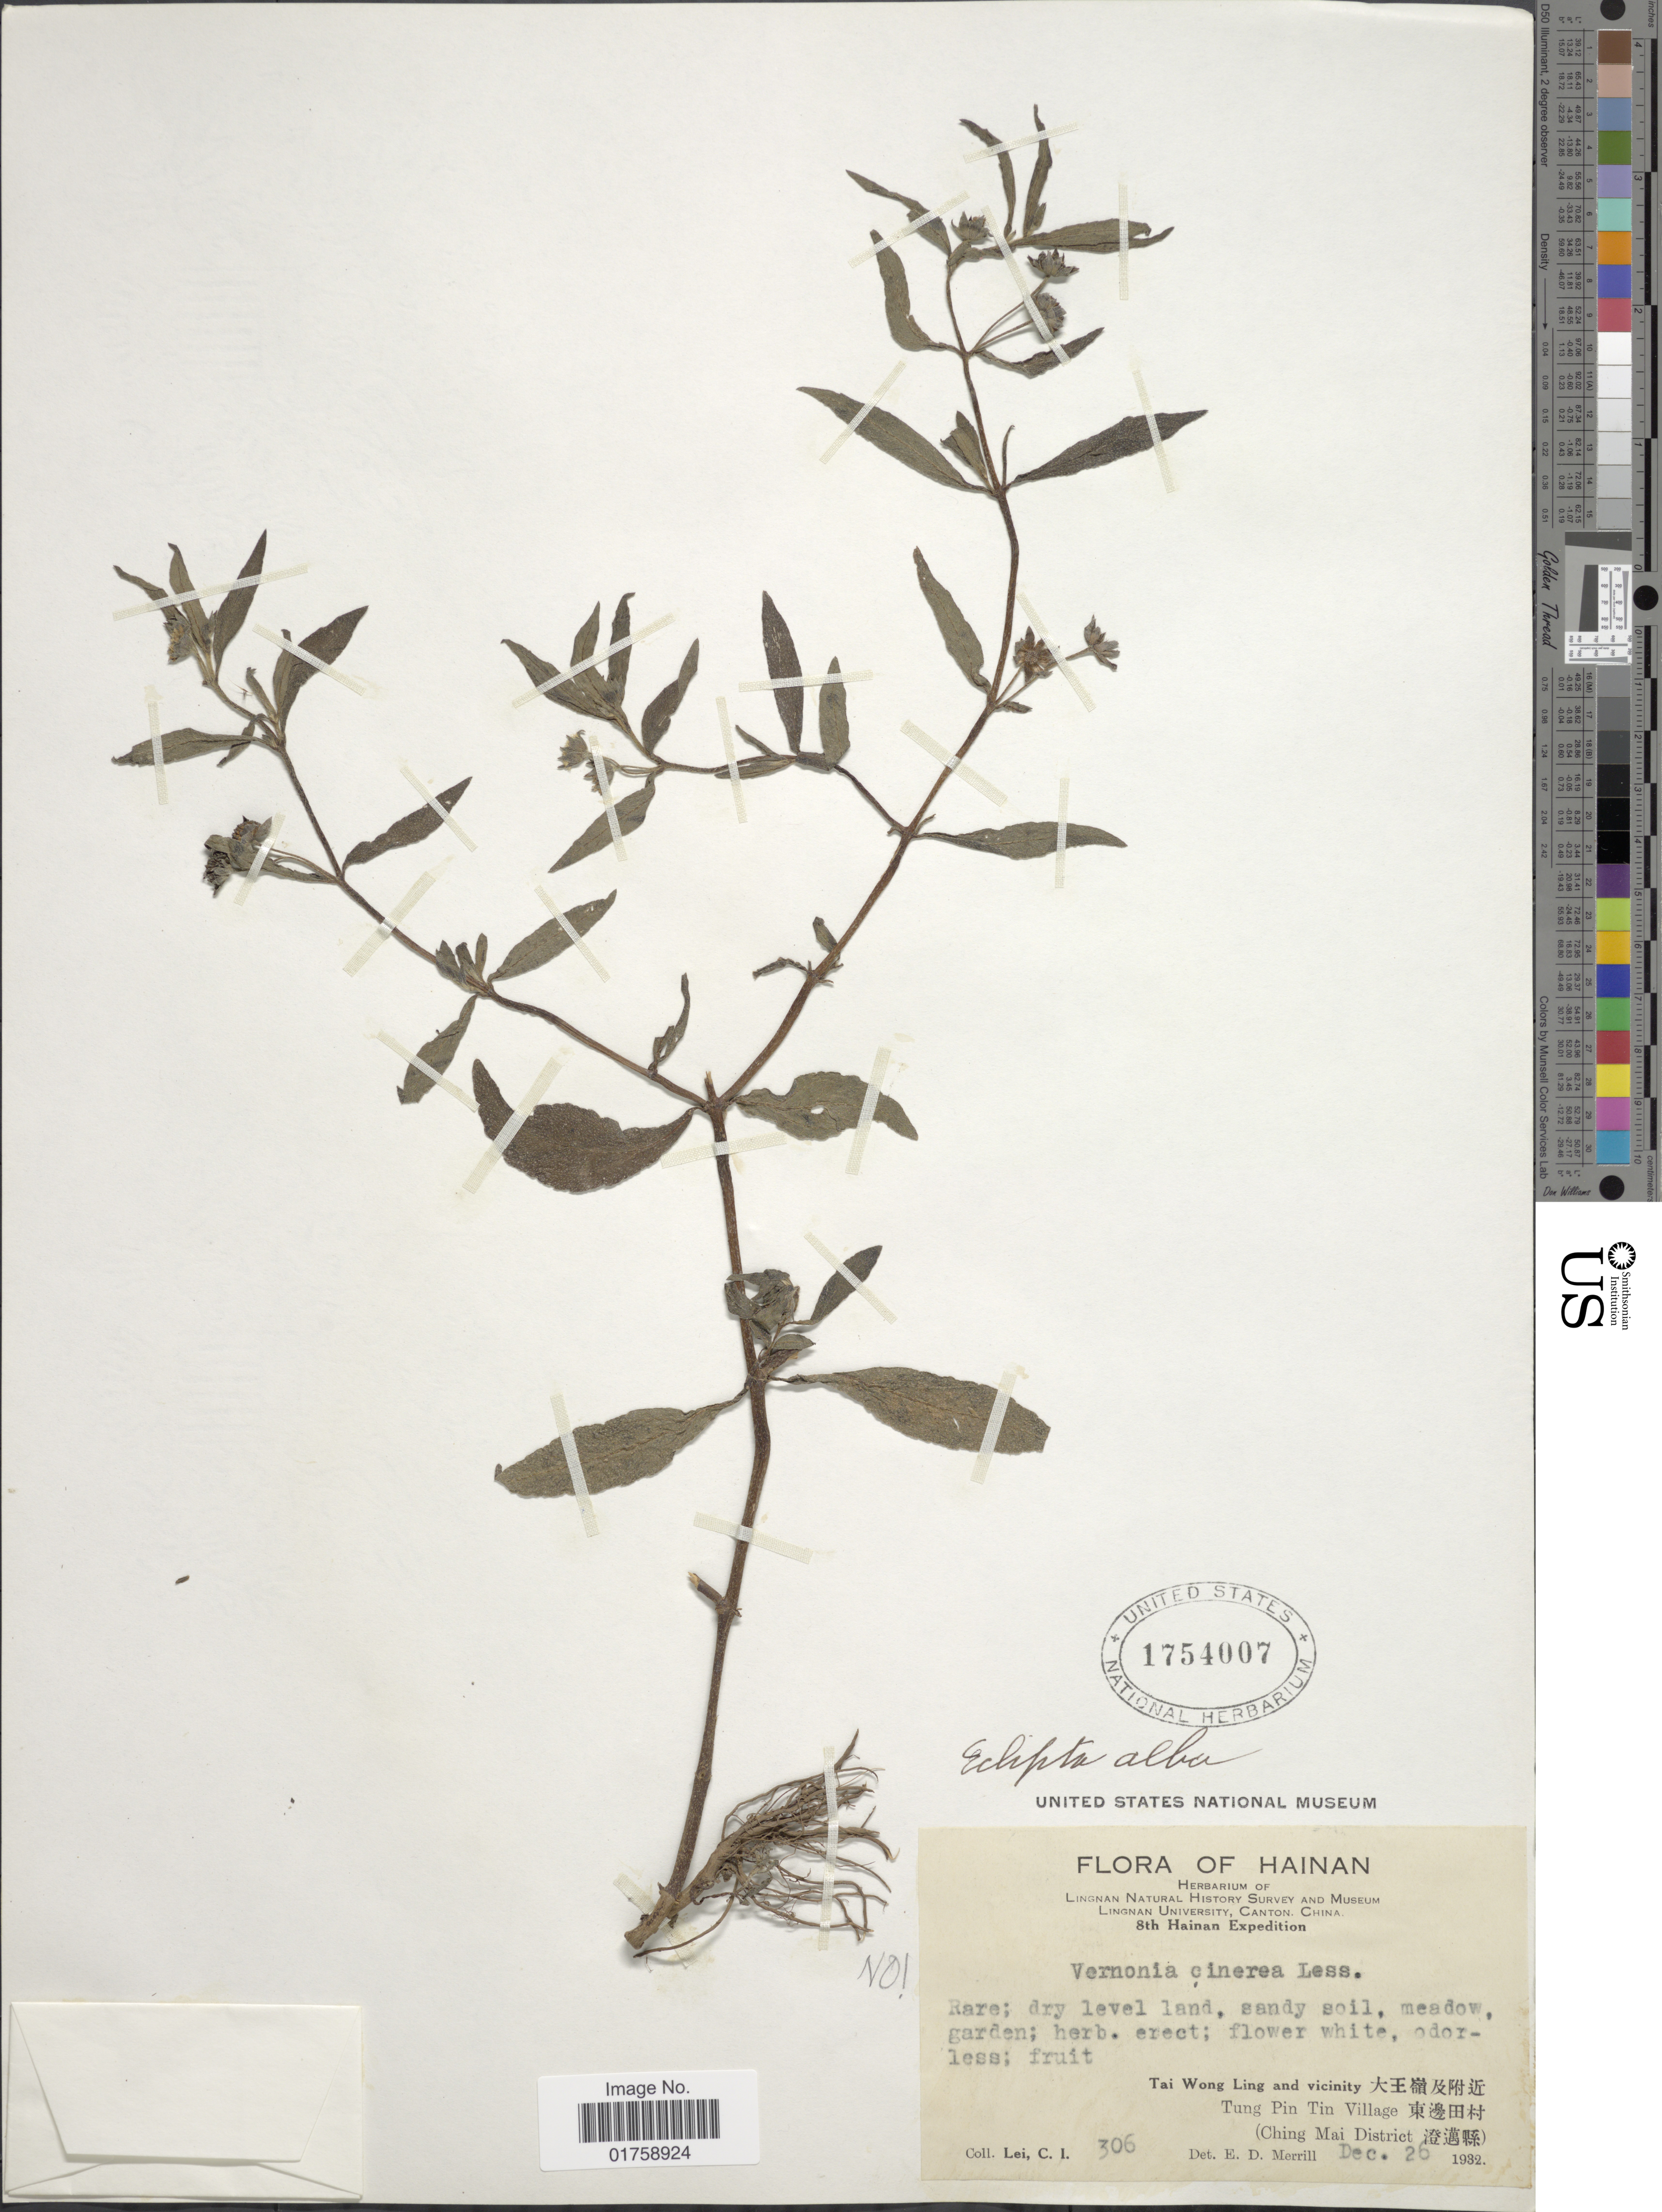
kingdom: Plantae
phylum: Tracheophyta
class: Magnoliopsida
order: Asterales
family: Asteraceae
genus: Eclipta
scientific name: Eclipta prostrata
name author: (L.) L.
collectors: C. I. Lei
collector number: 306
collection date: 1932-12-26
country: China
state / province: Hainan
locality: Hainan. Tai Wong Ling and vicinity. Tung Pin Tin Village. (Ching Mai District)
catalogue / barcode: US 1754007